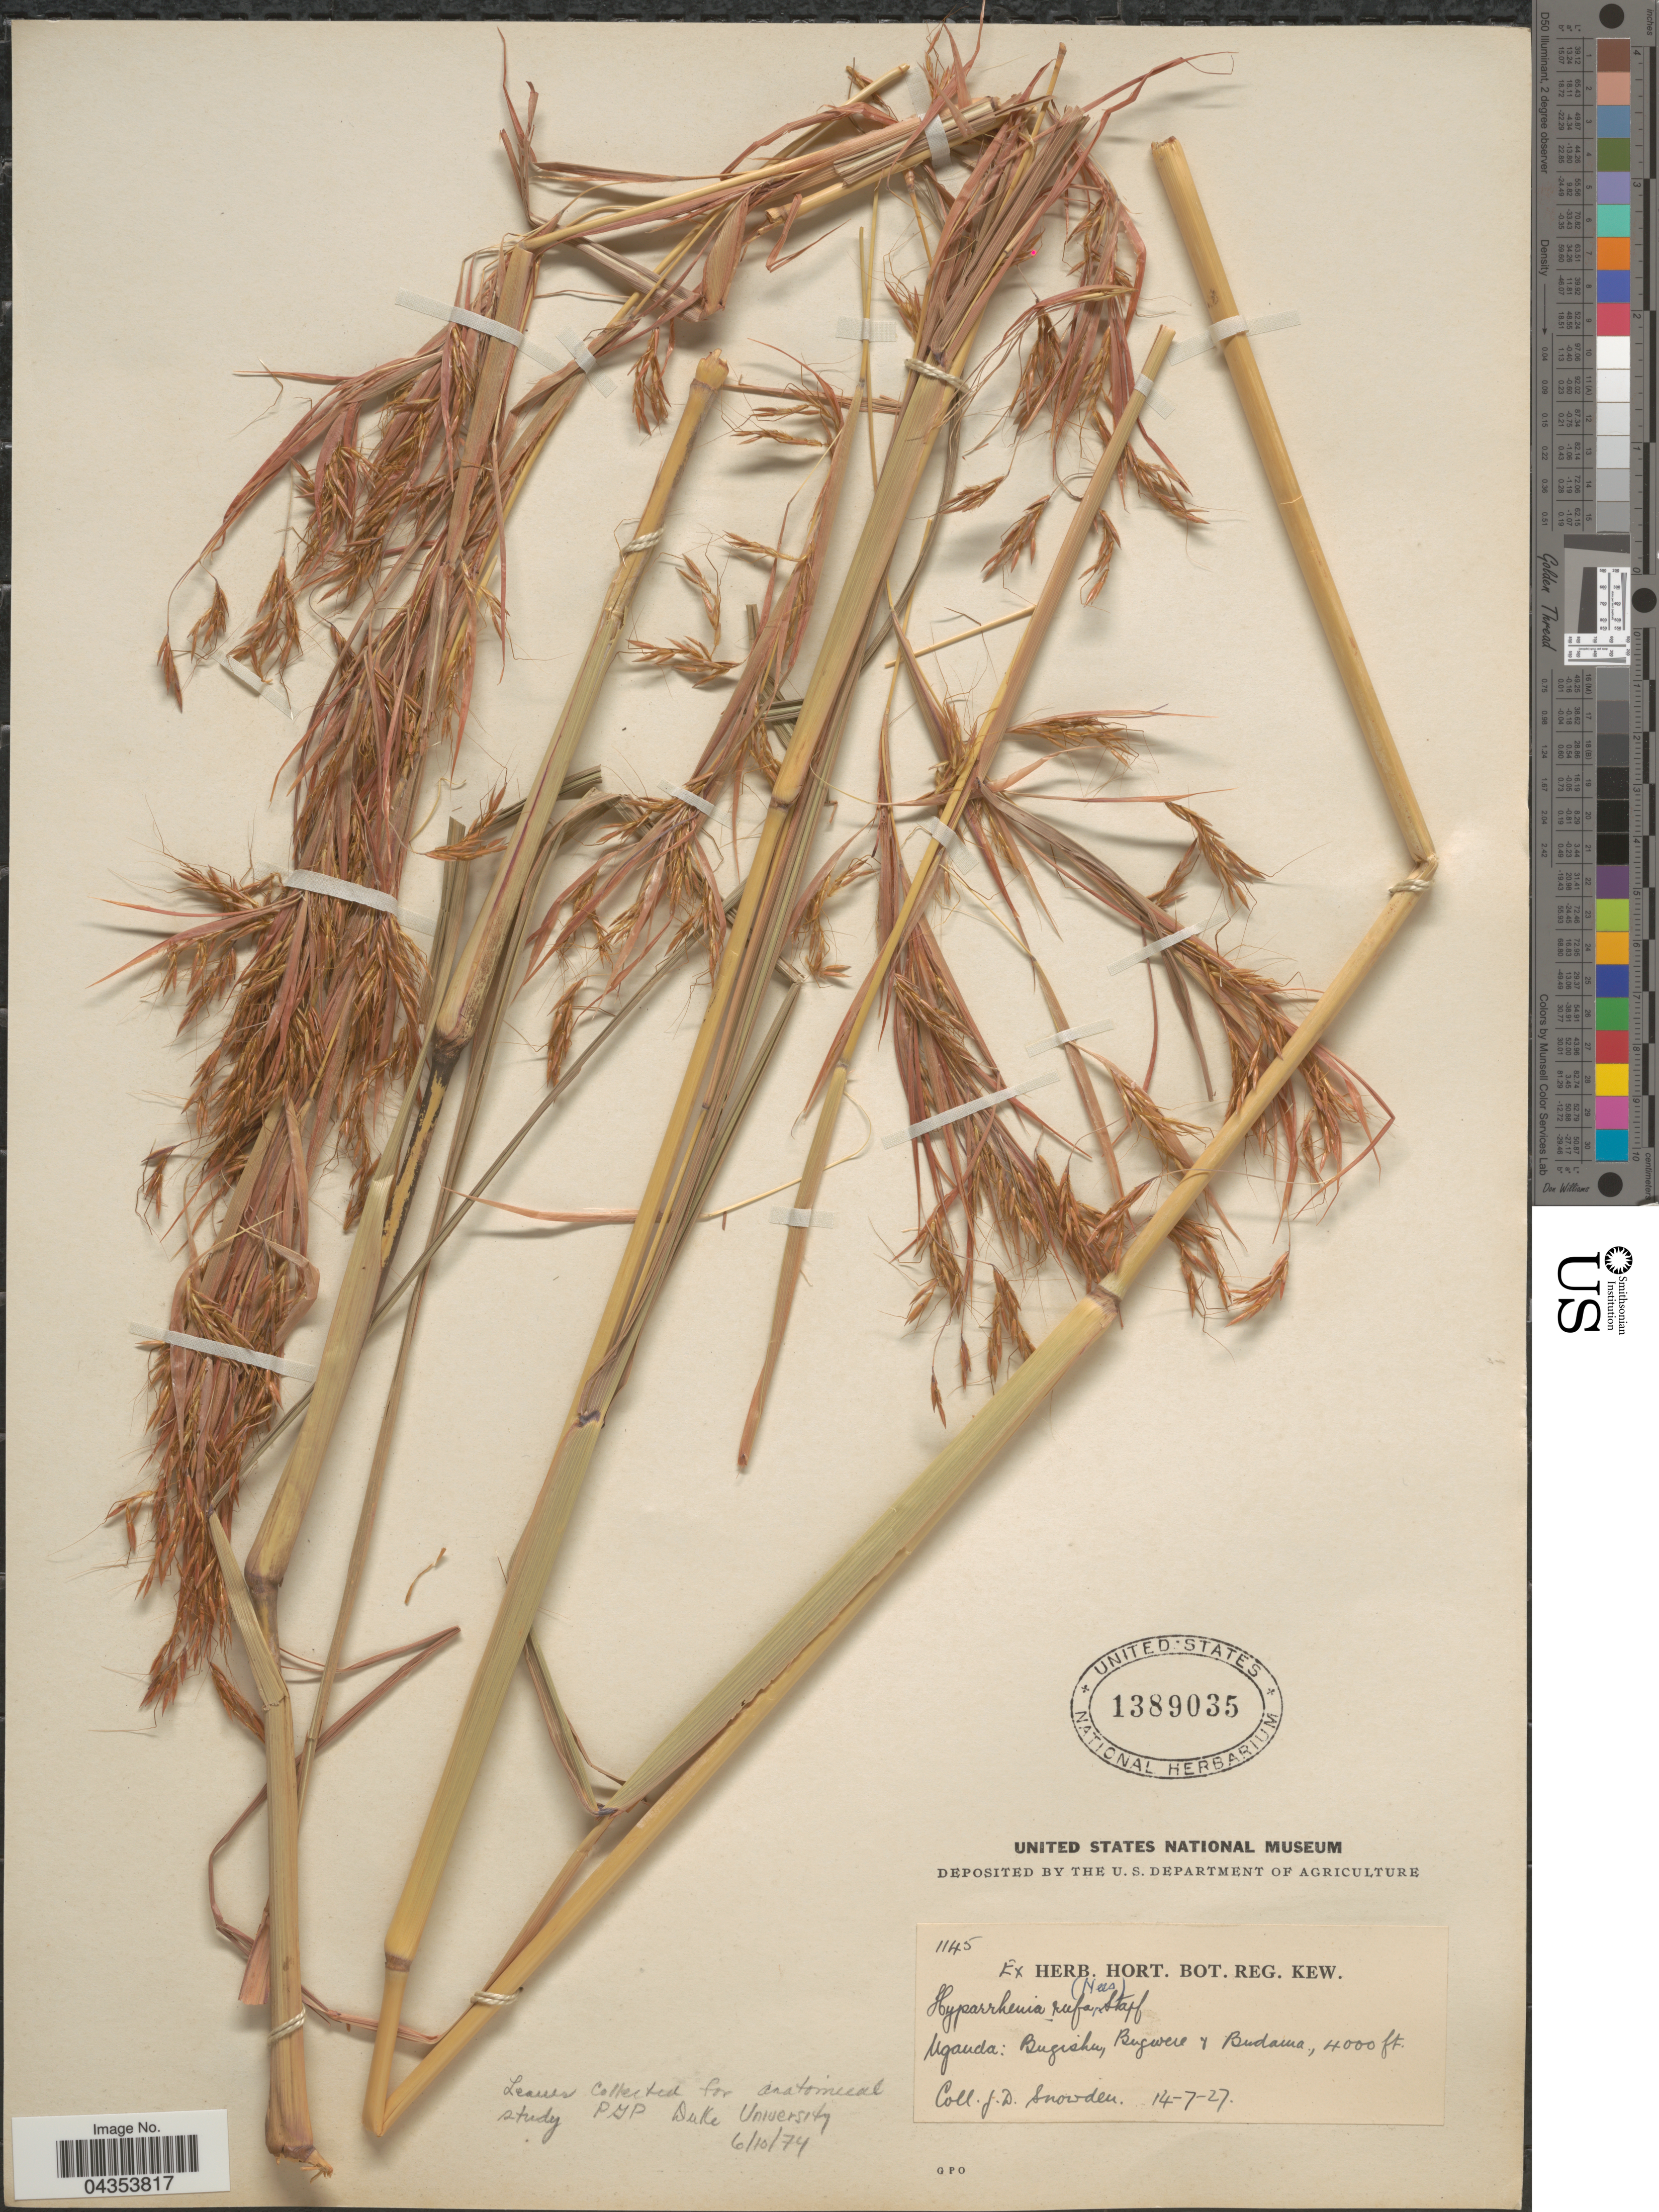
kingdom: Plantae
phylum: Tracheophyta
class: Liliopsida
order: Poales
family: Poaceae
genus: Hyparrhenia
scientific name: Hyparrhenia rufa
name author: (Nees) Stapf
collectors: J. Snowden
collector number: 1145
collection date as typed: Transcribed d/m/y: 14/7/27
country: Uganda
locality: Bugishu, Bugwere & Budama.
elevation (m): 1219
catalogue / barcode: US 1389035